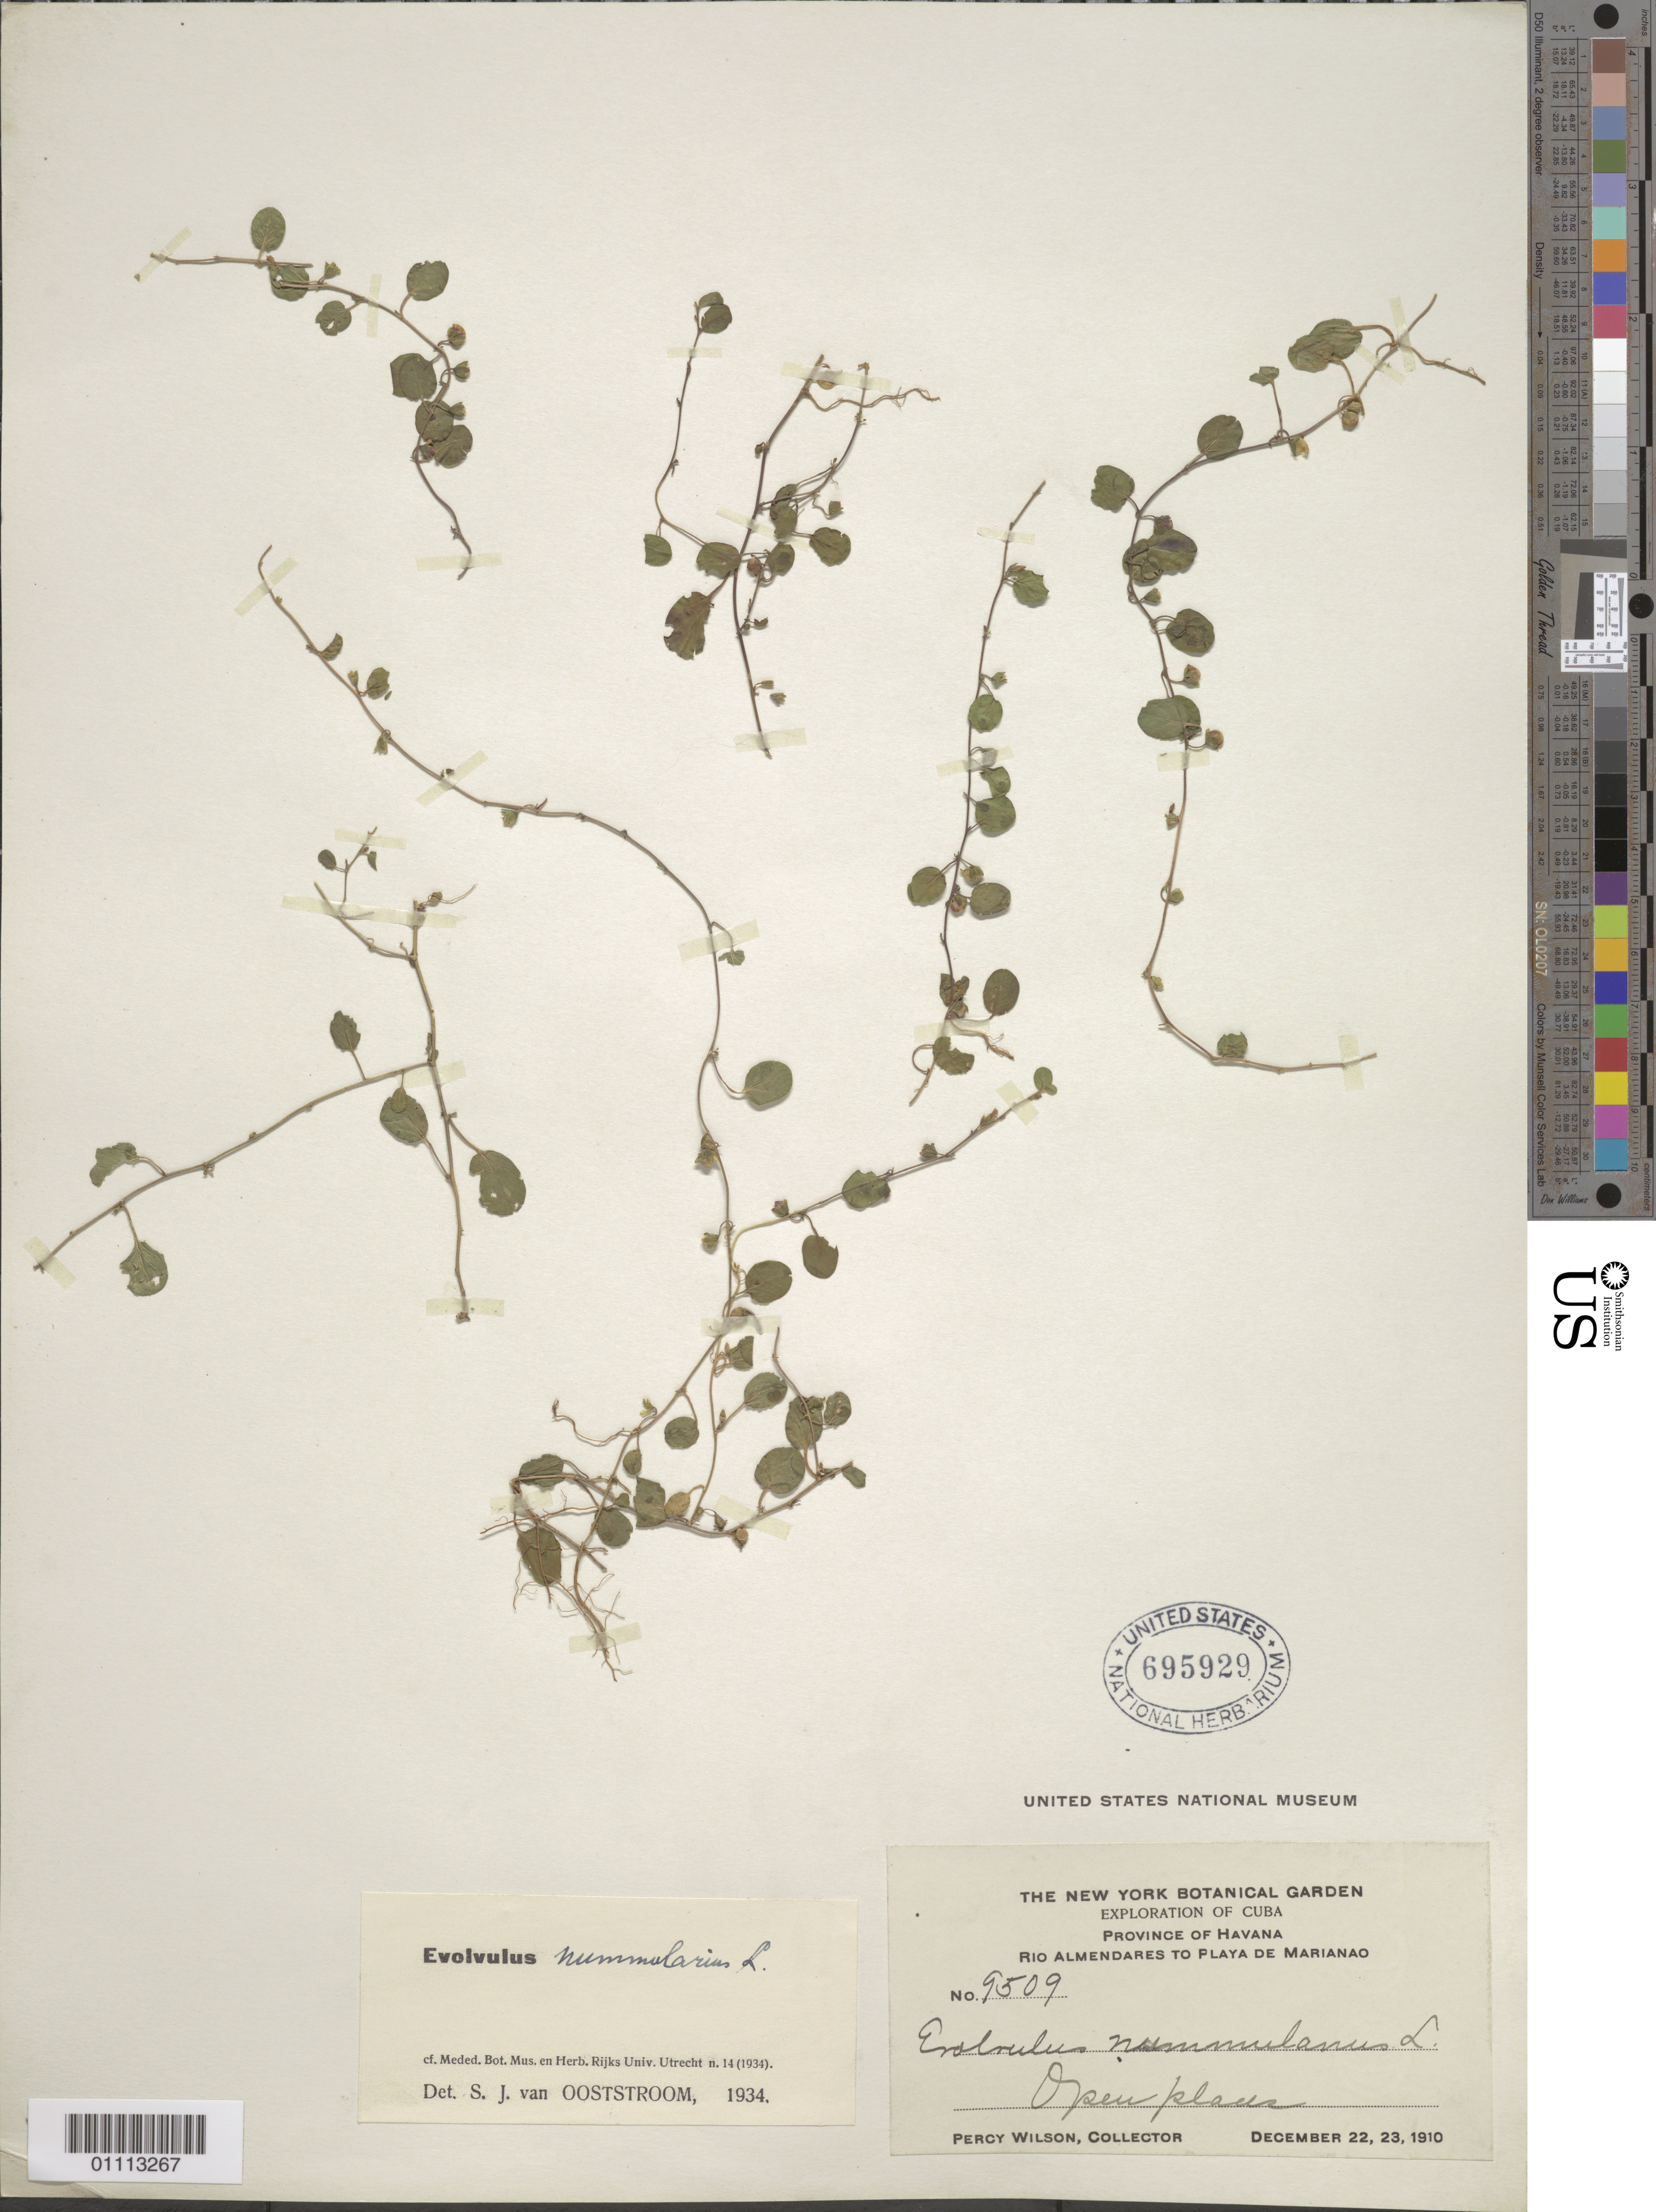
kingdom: Plantae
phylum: Tracheophyta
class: Magnoliopsida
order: Solanales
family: Convolvulaceae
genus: Evolvulus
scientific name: Evolvulus nummularius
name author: (L.) L.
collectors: P. Wilson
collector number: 9509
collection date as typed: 22 Dec 1910 and 23 Dec 1910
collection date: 1910-12-22,1910-12-23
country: Cuba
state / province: La Habana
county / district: Mun. Playa or Plaza de la Revolución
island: Cuba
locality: Rio Almendares to Playa de Marianao, found in open places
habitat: Open places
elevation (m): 65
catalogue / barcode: US 695929